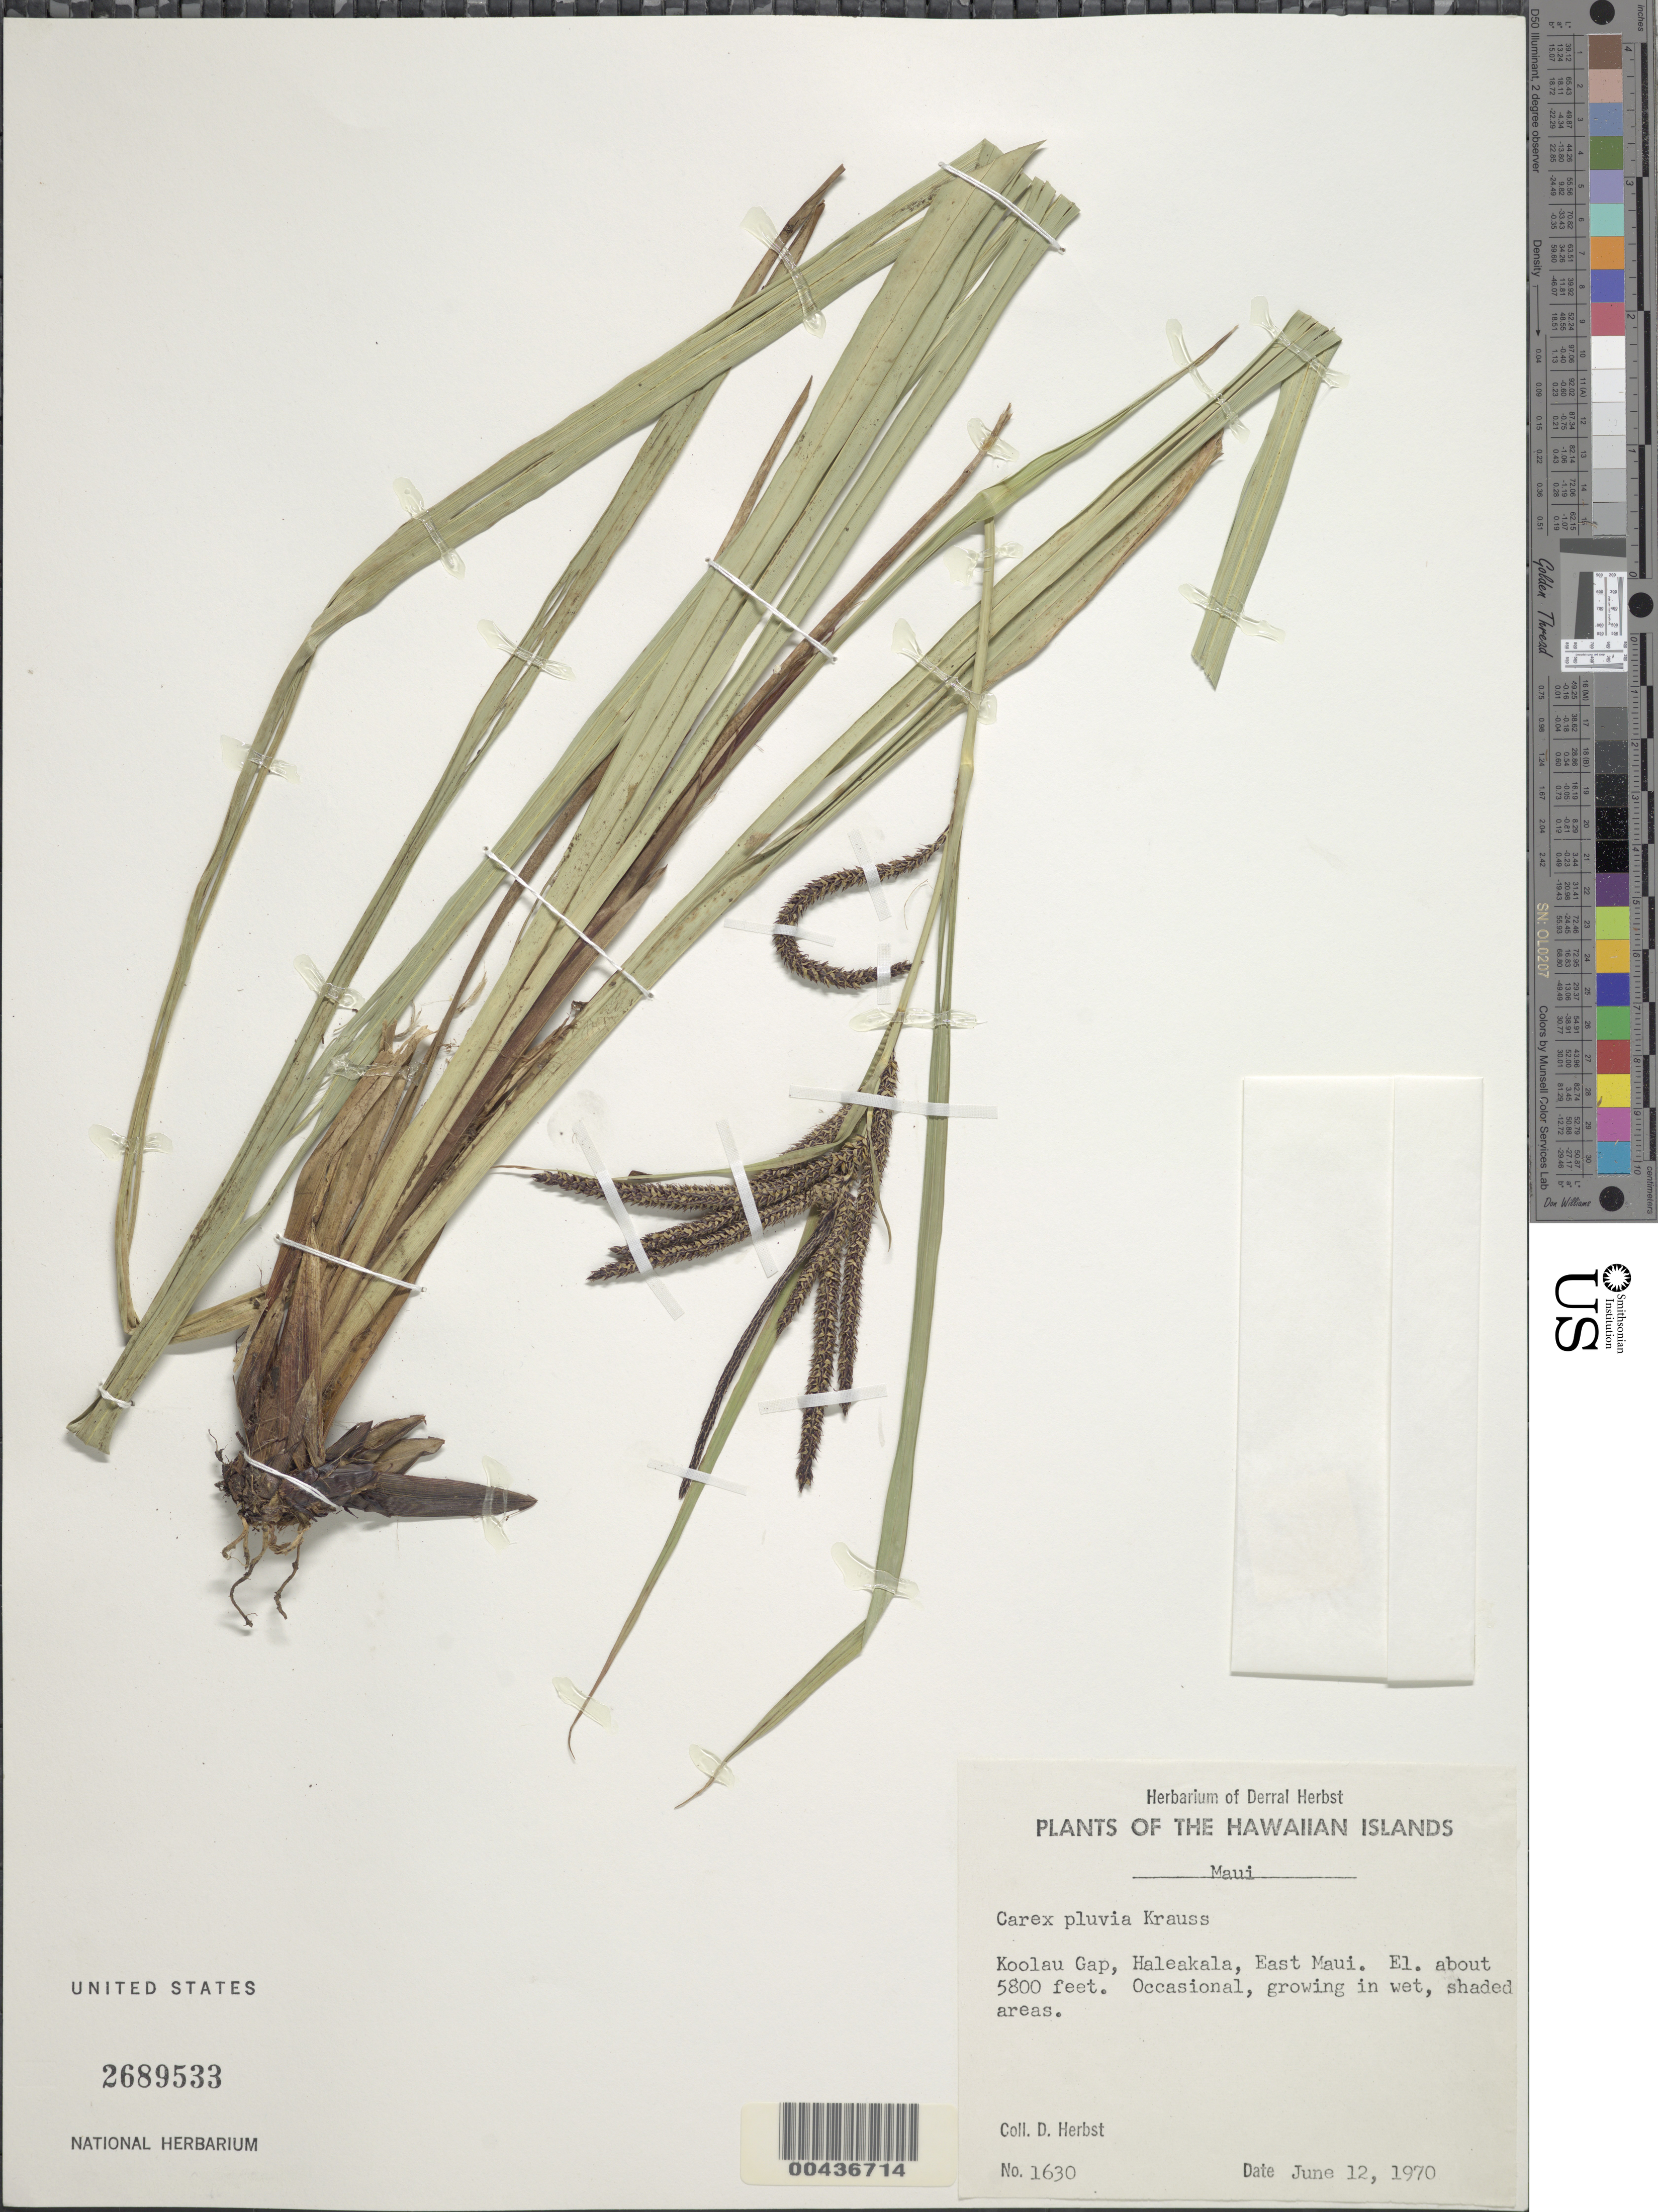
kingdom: Plantae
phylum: Tracheophyta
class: Liliopsida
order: Poales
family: Cyperaceae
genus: Carex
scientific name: Carex alligata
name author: Boott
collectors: D. R. Herbst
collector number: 1630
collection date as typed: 12 Jun 1970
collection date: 1970-06-12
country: United States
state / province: Hawaii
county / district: Maui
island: Maui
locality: Koolau Gap, Haleakala, E Maui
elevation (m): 1768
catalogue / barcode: US 2689533